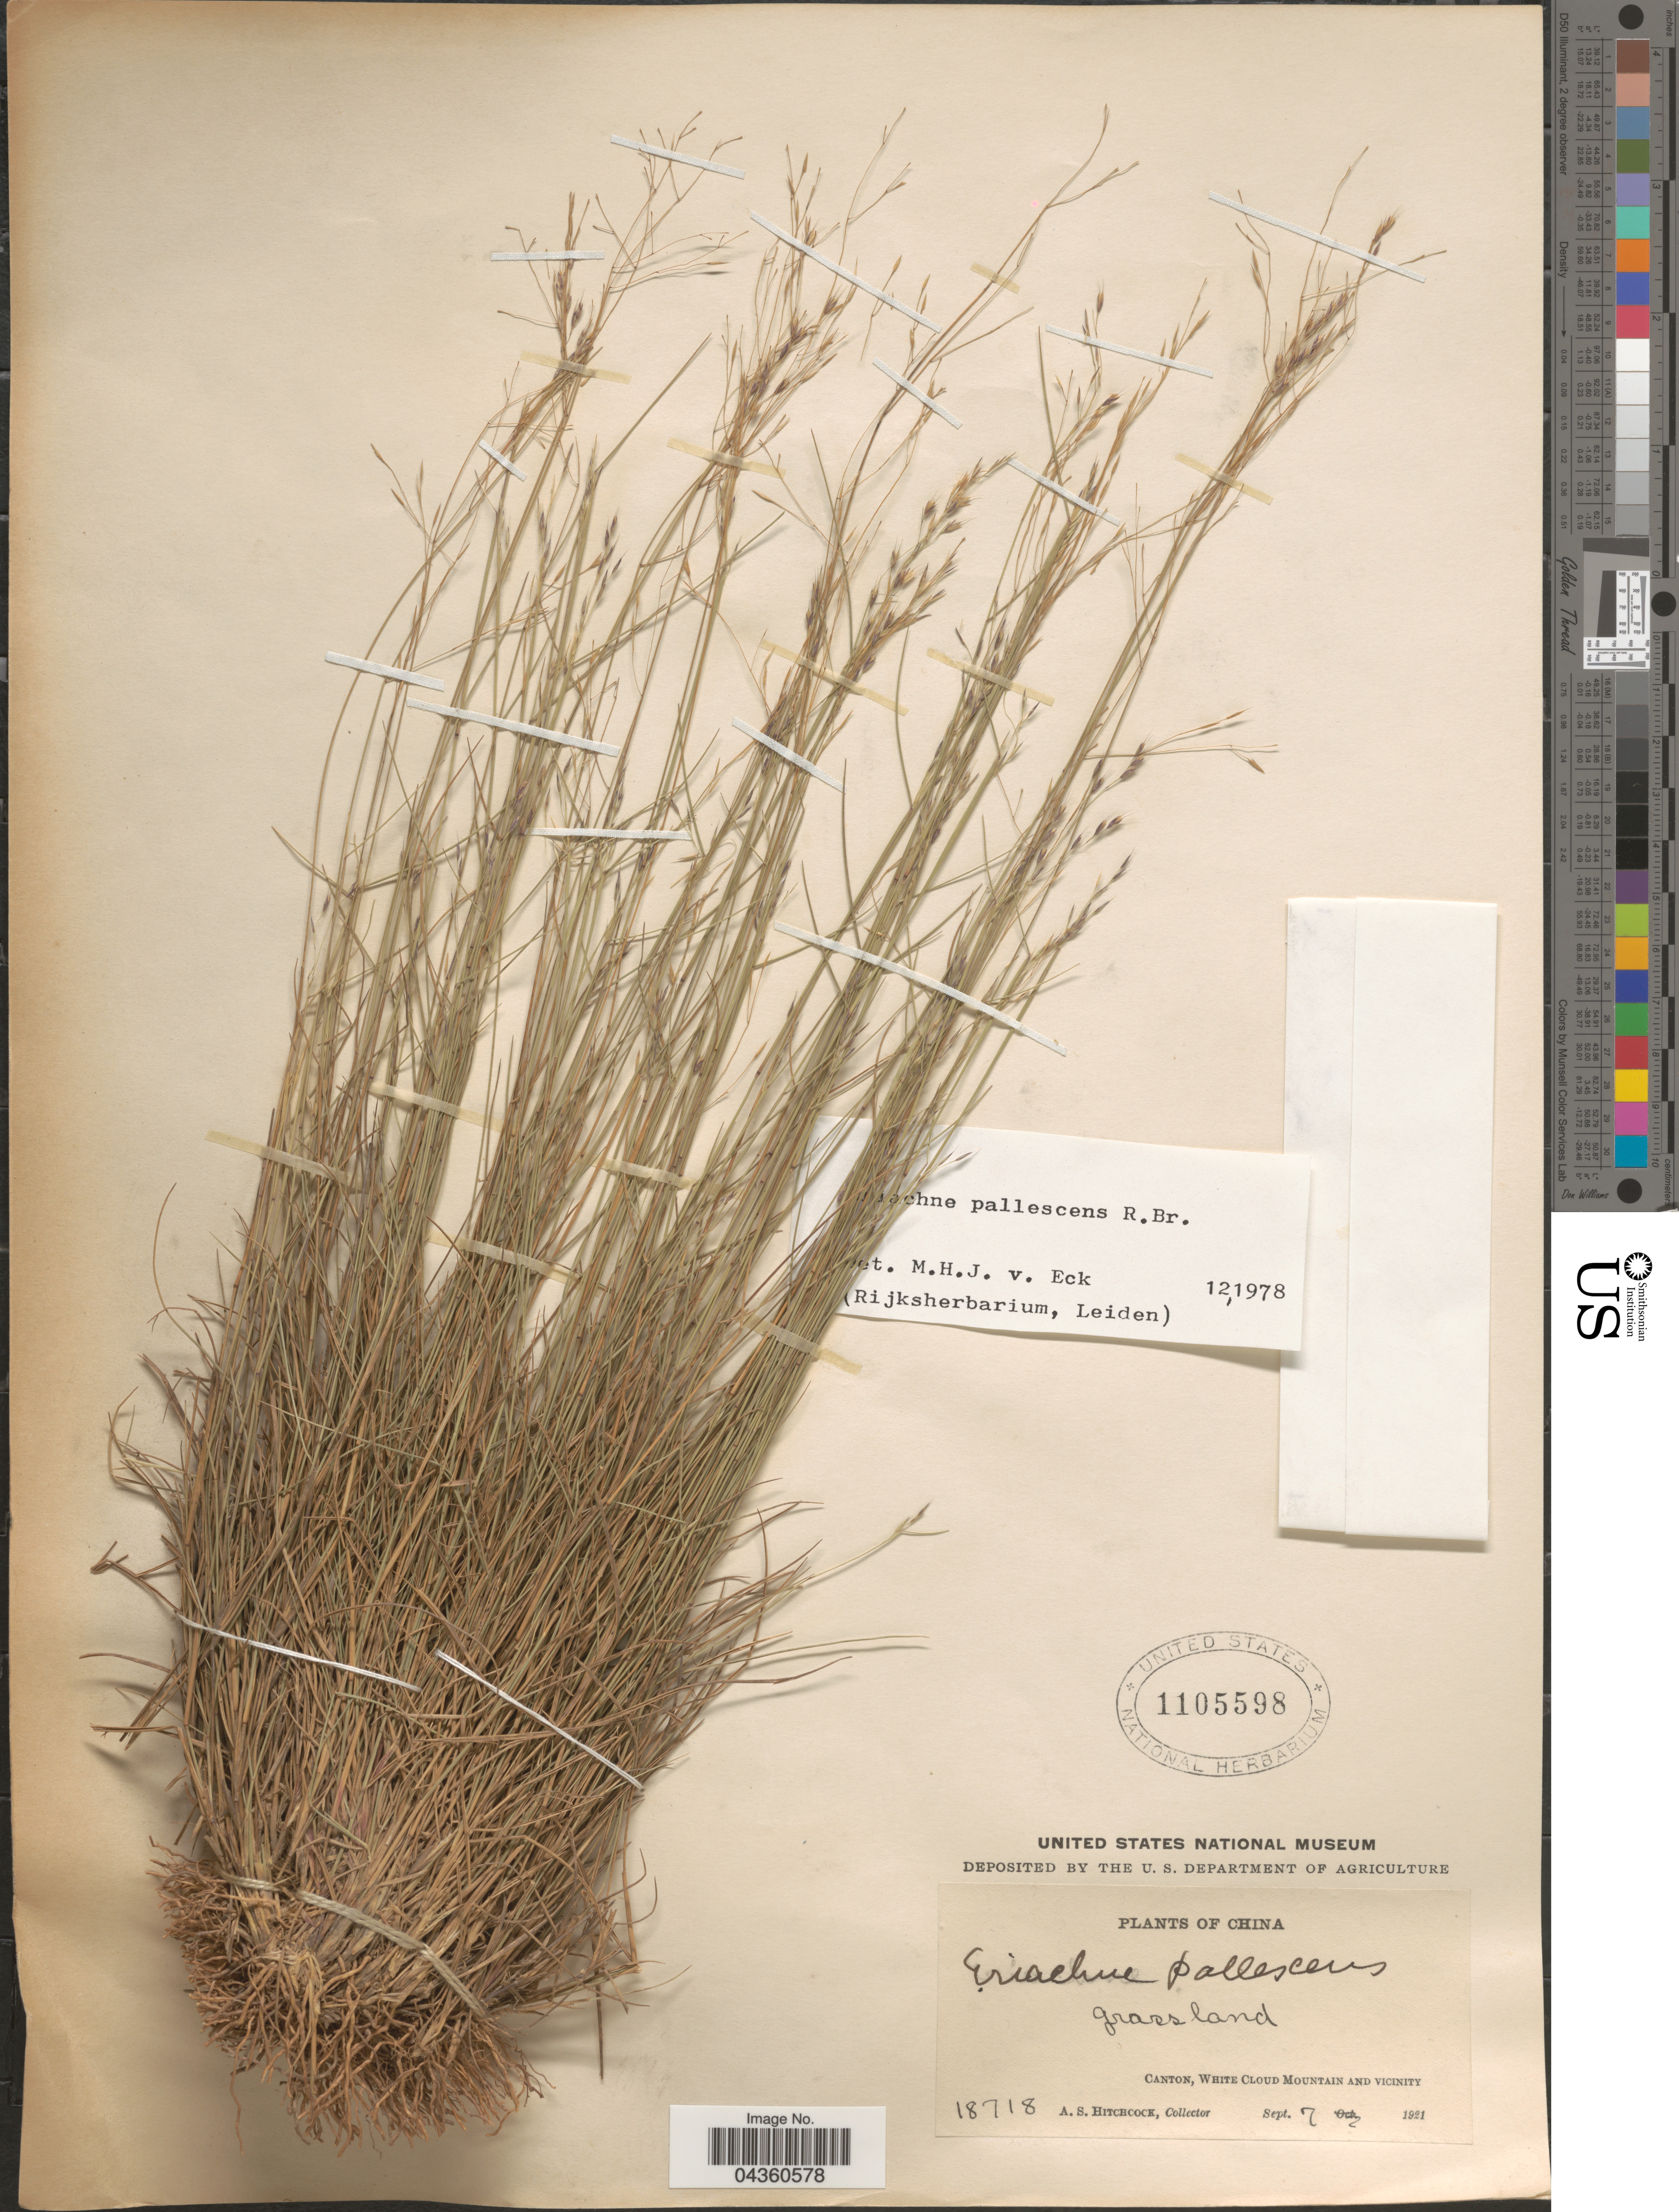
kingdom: Plantae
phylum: Tracheophyta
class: Liliopsida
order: Poales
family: Poaceae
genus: Eriachne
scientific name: Eriachne pallescens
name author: R. Br.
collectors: A. S. Hitchcock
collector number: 18718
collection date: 1921-09-07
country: China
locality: Canton, White Cloud Mountain and vicinity.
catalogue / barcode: US 1105598